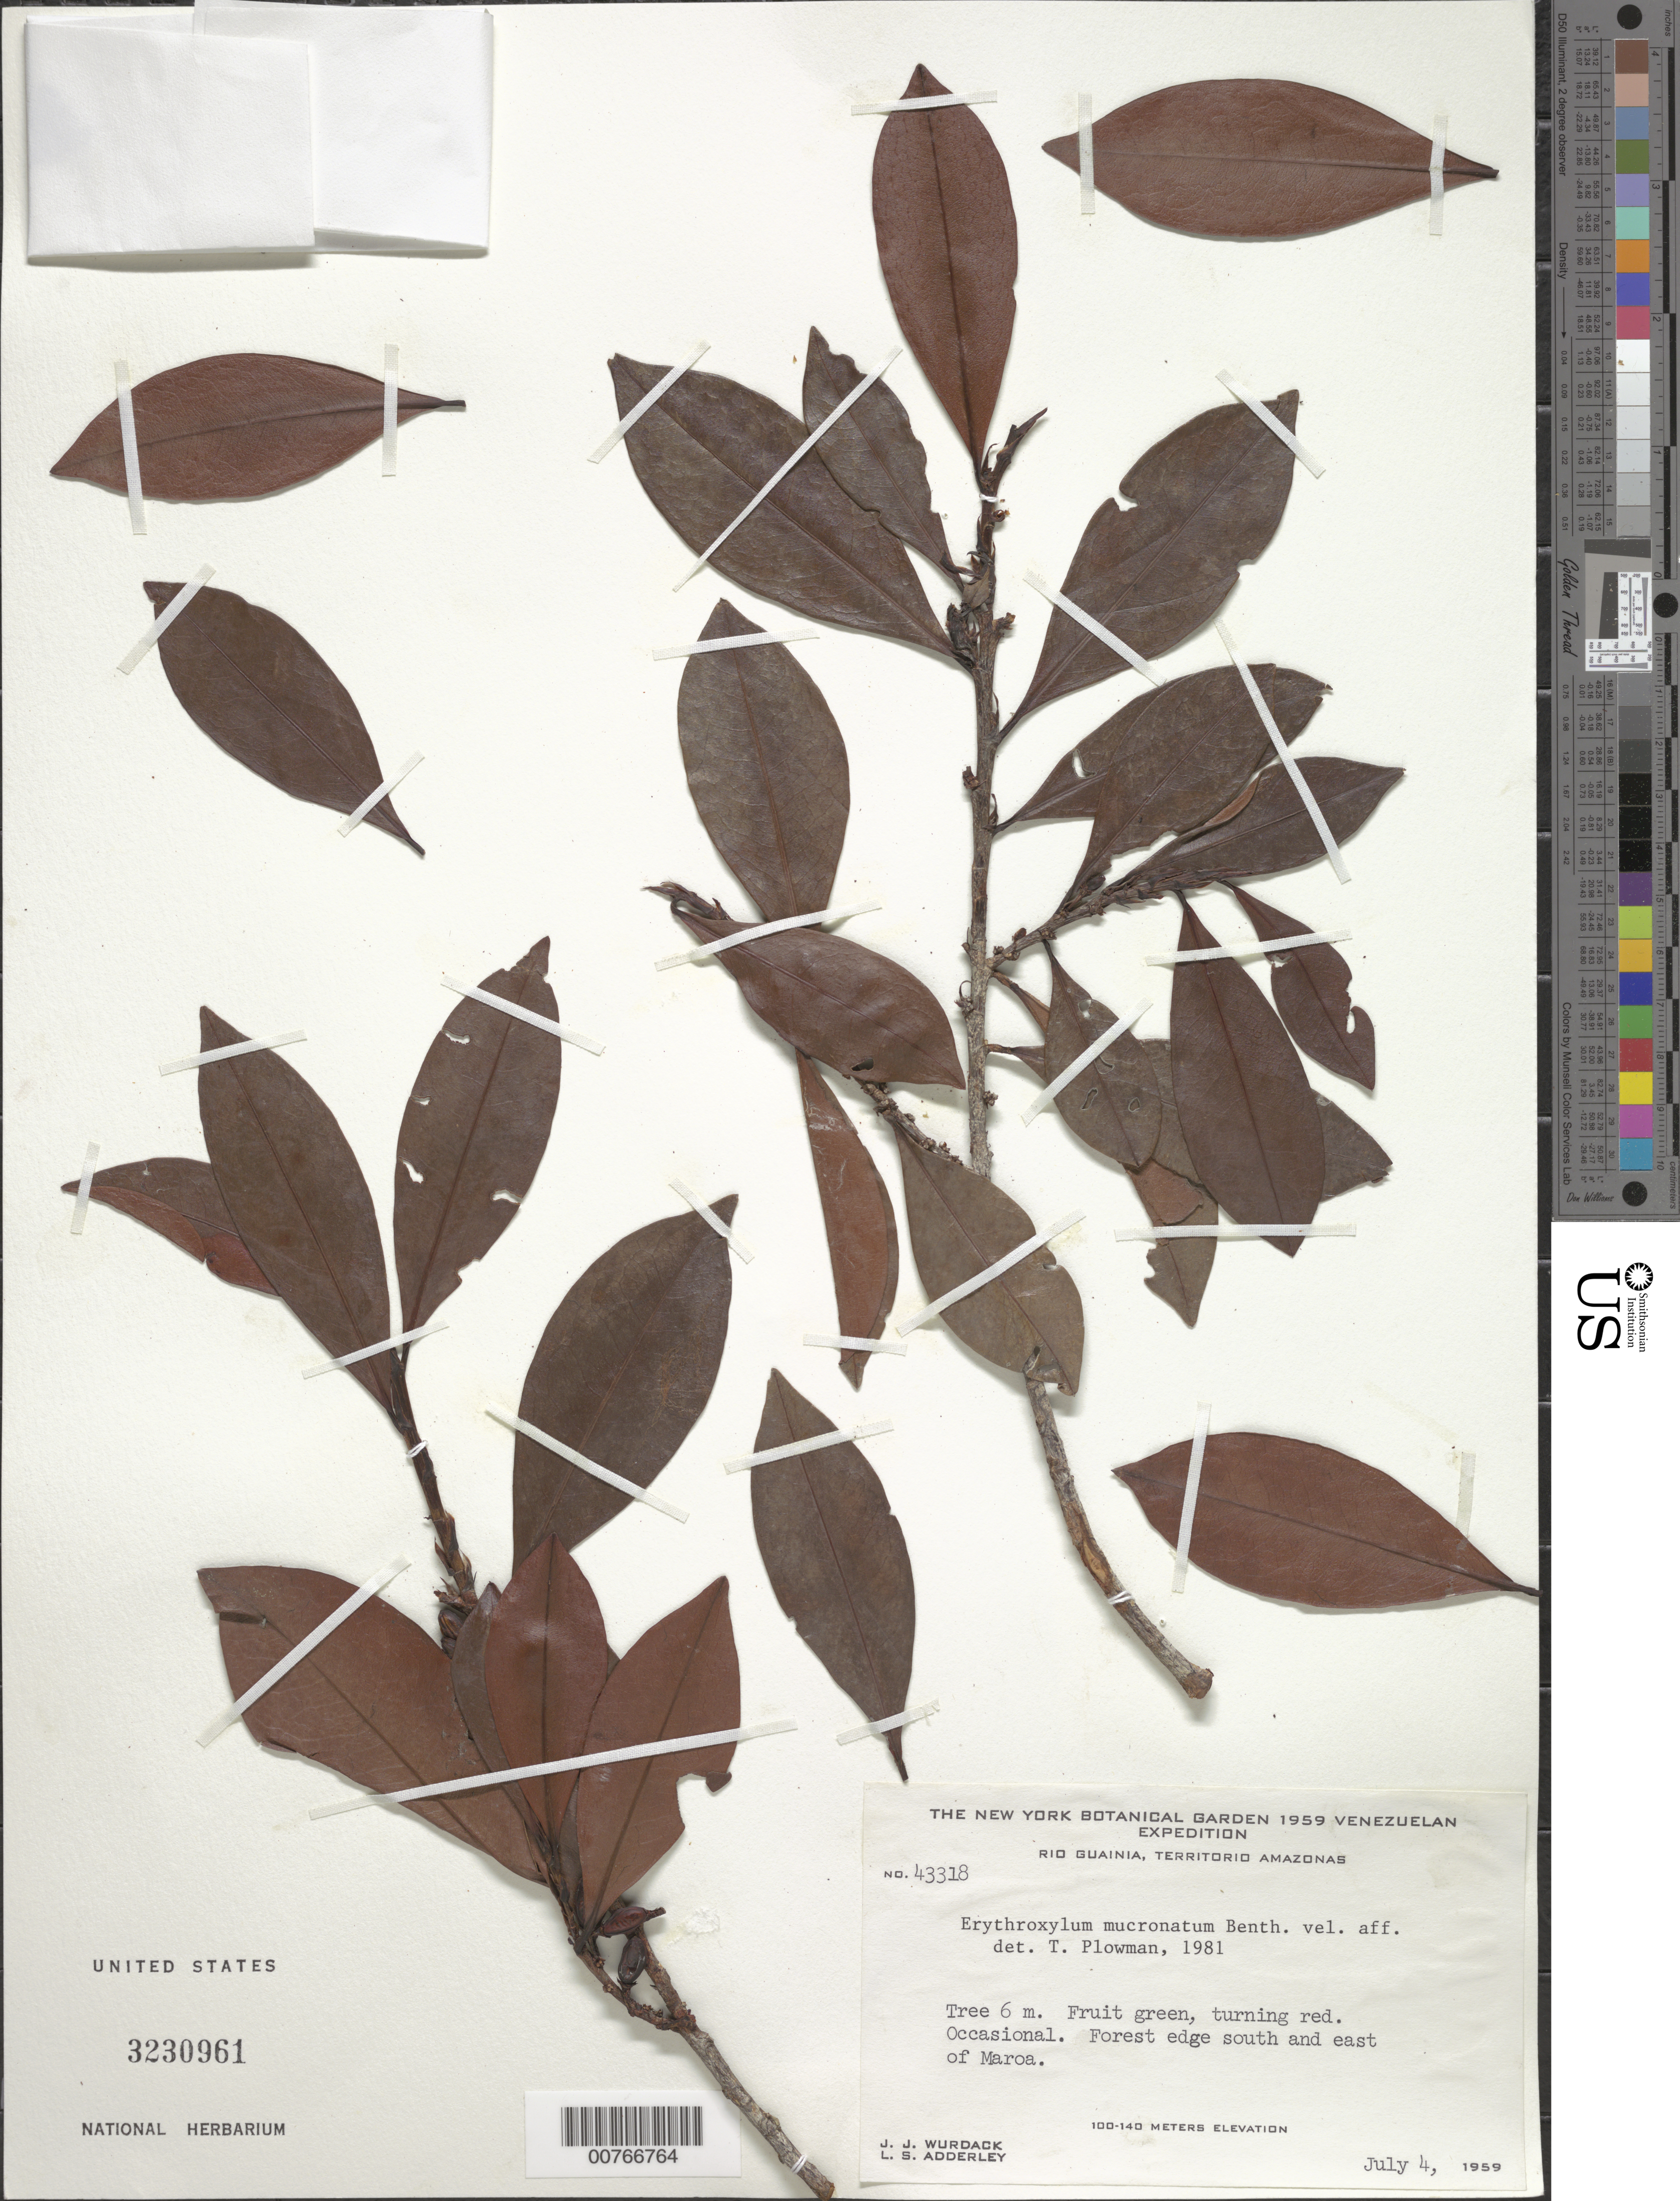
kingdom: Plantae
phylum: Tracheophyta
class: Magnoliopsida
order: Malpighiales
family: Erythroxylaceae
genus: Erythroxylum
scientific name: Erythroxylum mucronatum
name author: Benth.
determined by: Plowman, Timothy C.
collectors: J. J. Wurdack & L. S. Adderley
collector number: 43318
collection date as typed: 4-Jul-59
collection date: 1959-07-04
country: Venezuela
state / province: Amazonas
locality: Río Guainia, south and east of Maroa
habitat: Forest edge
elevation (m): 100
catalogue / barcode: US 3230961